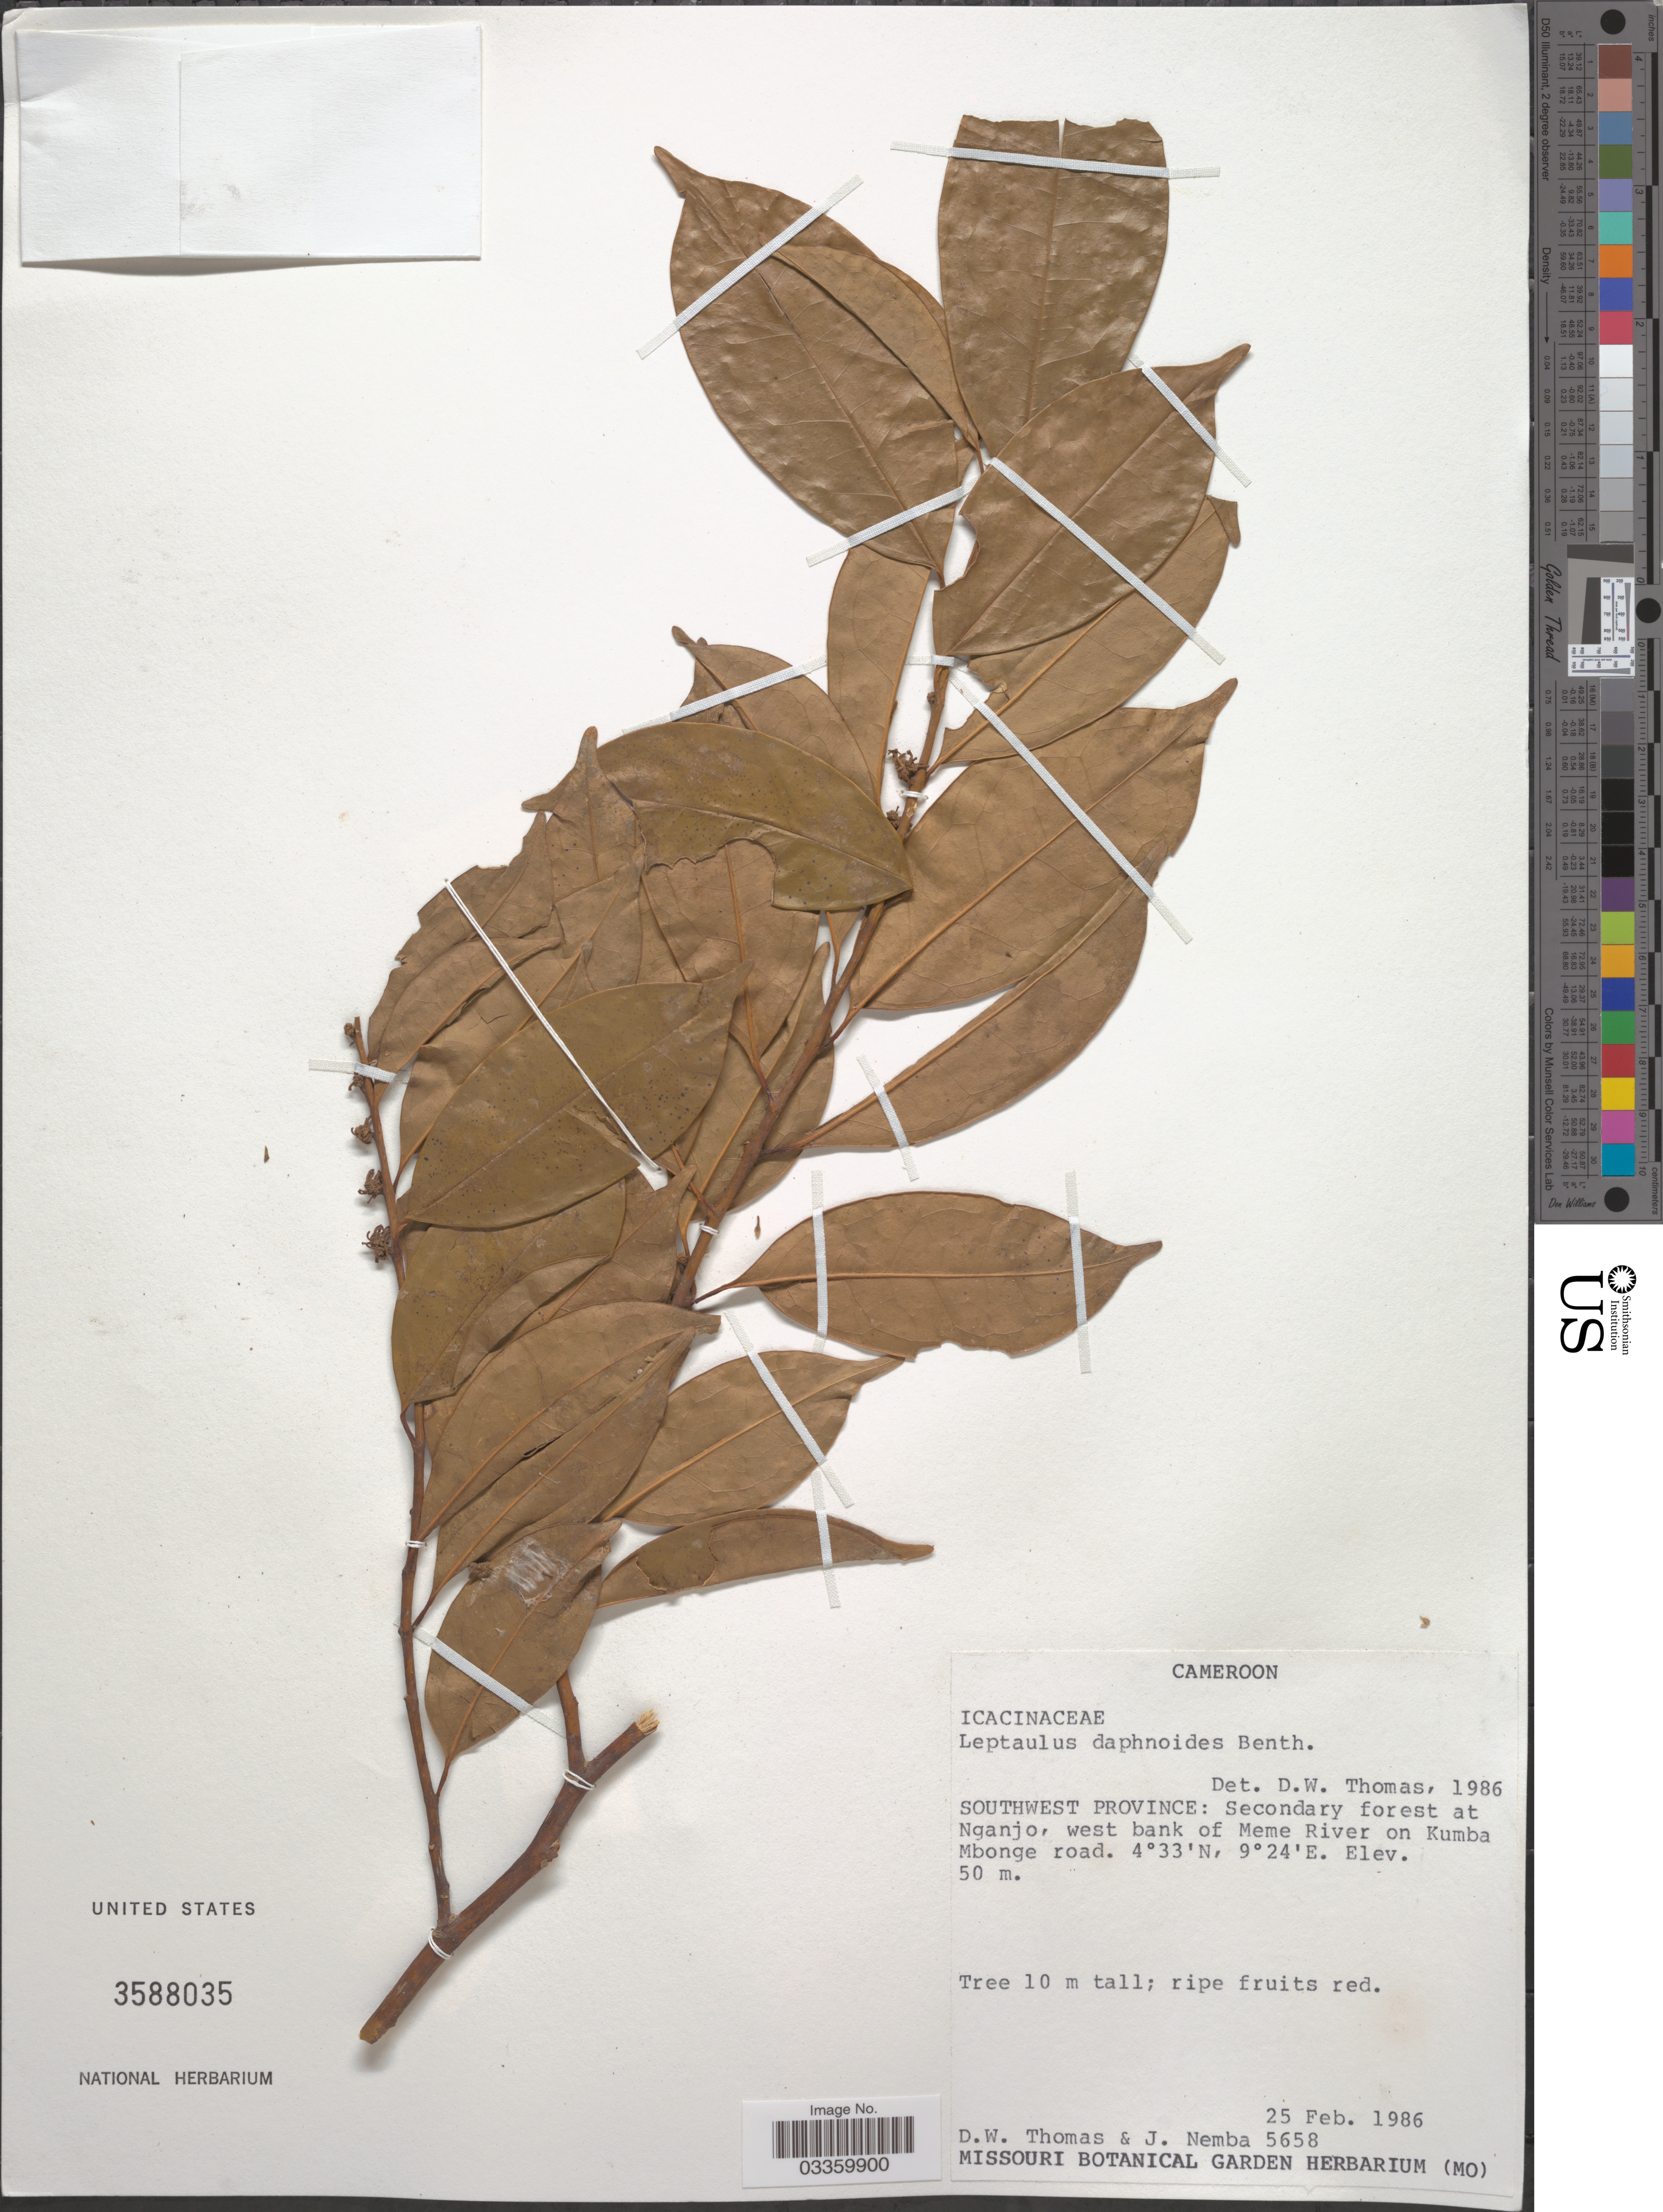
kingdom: Plantae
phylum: Tracheophyta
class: Magnoliopsida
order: Cardiopteridales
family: Cardiopteridaceae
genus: Leptaulus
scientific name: Leptaulus daphnoides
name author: Benth.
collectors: D. W. Thomas & J. Nemba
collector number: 5658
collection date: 1986-02-25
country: Cameroon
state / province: Sud-Ouest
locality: Southwest Province: Secondary forest at Nganjo, west bank of Meme River on Kumba Mbonge road.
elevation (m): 50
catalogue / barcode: US 3588035